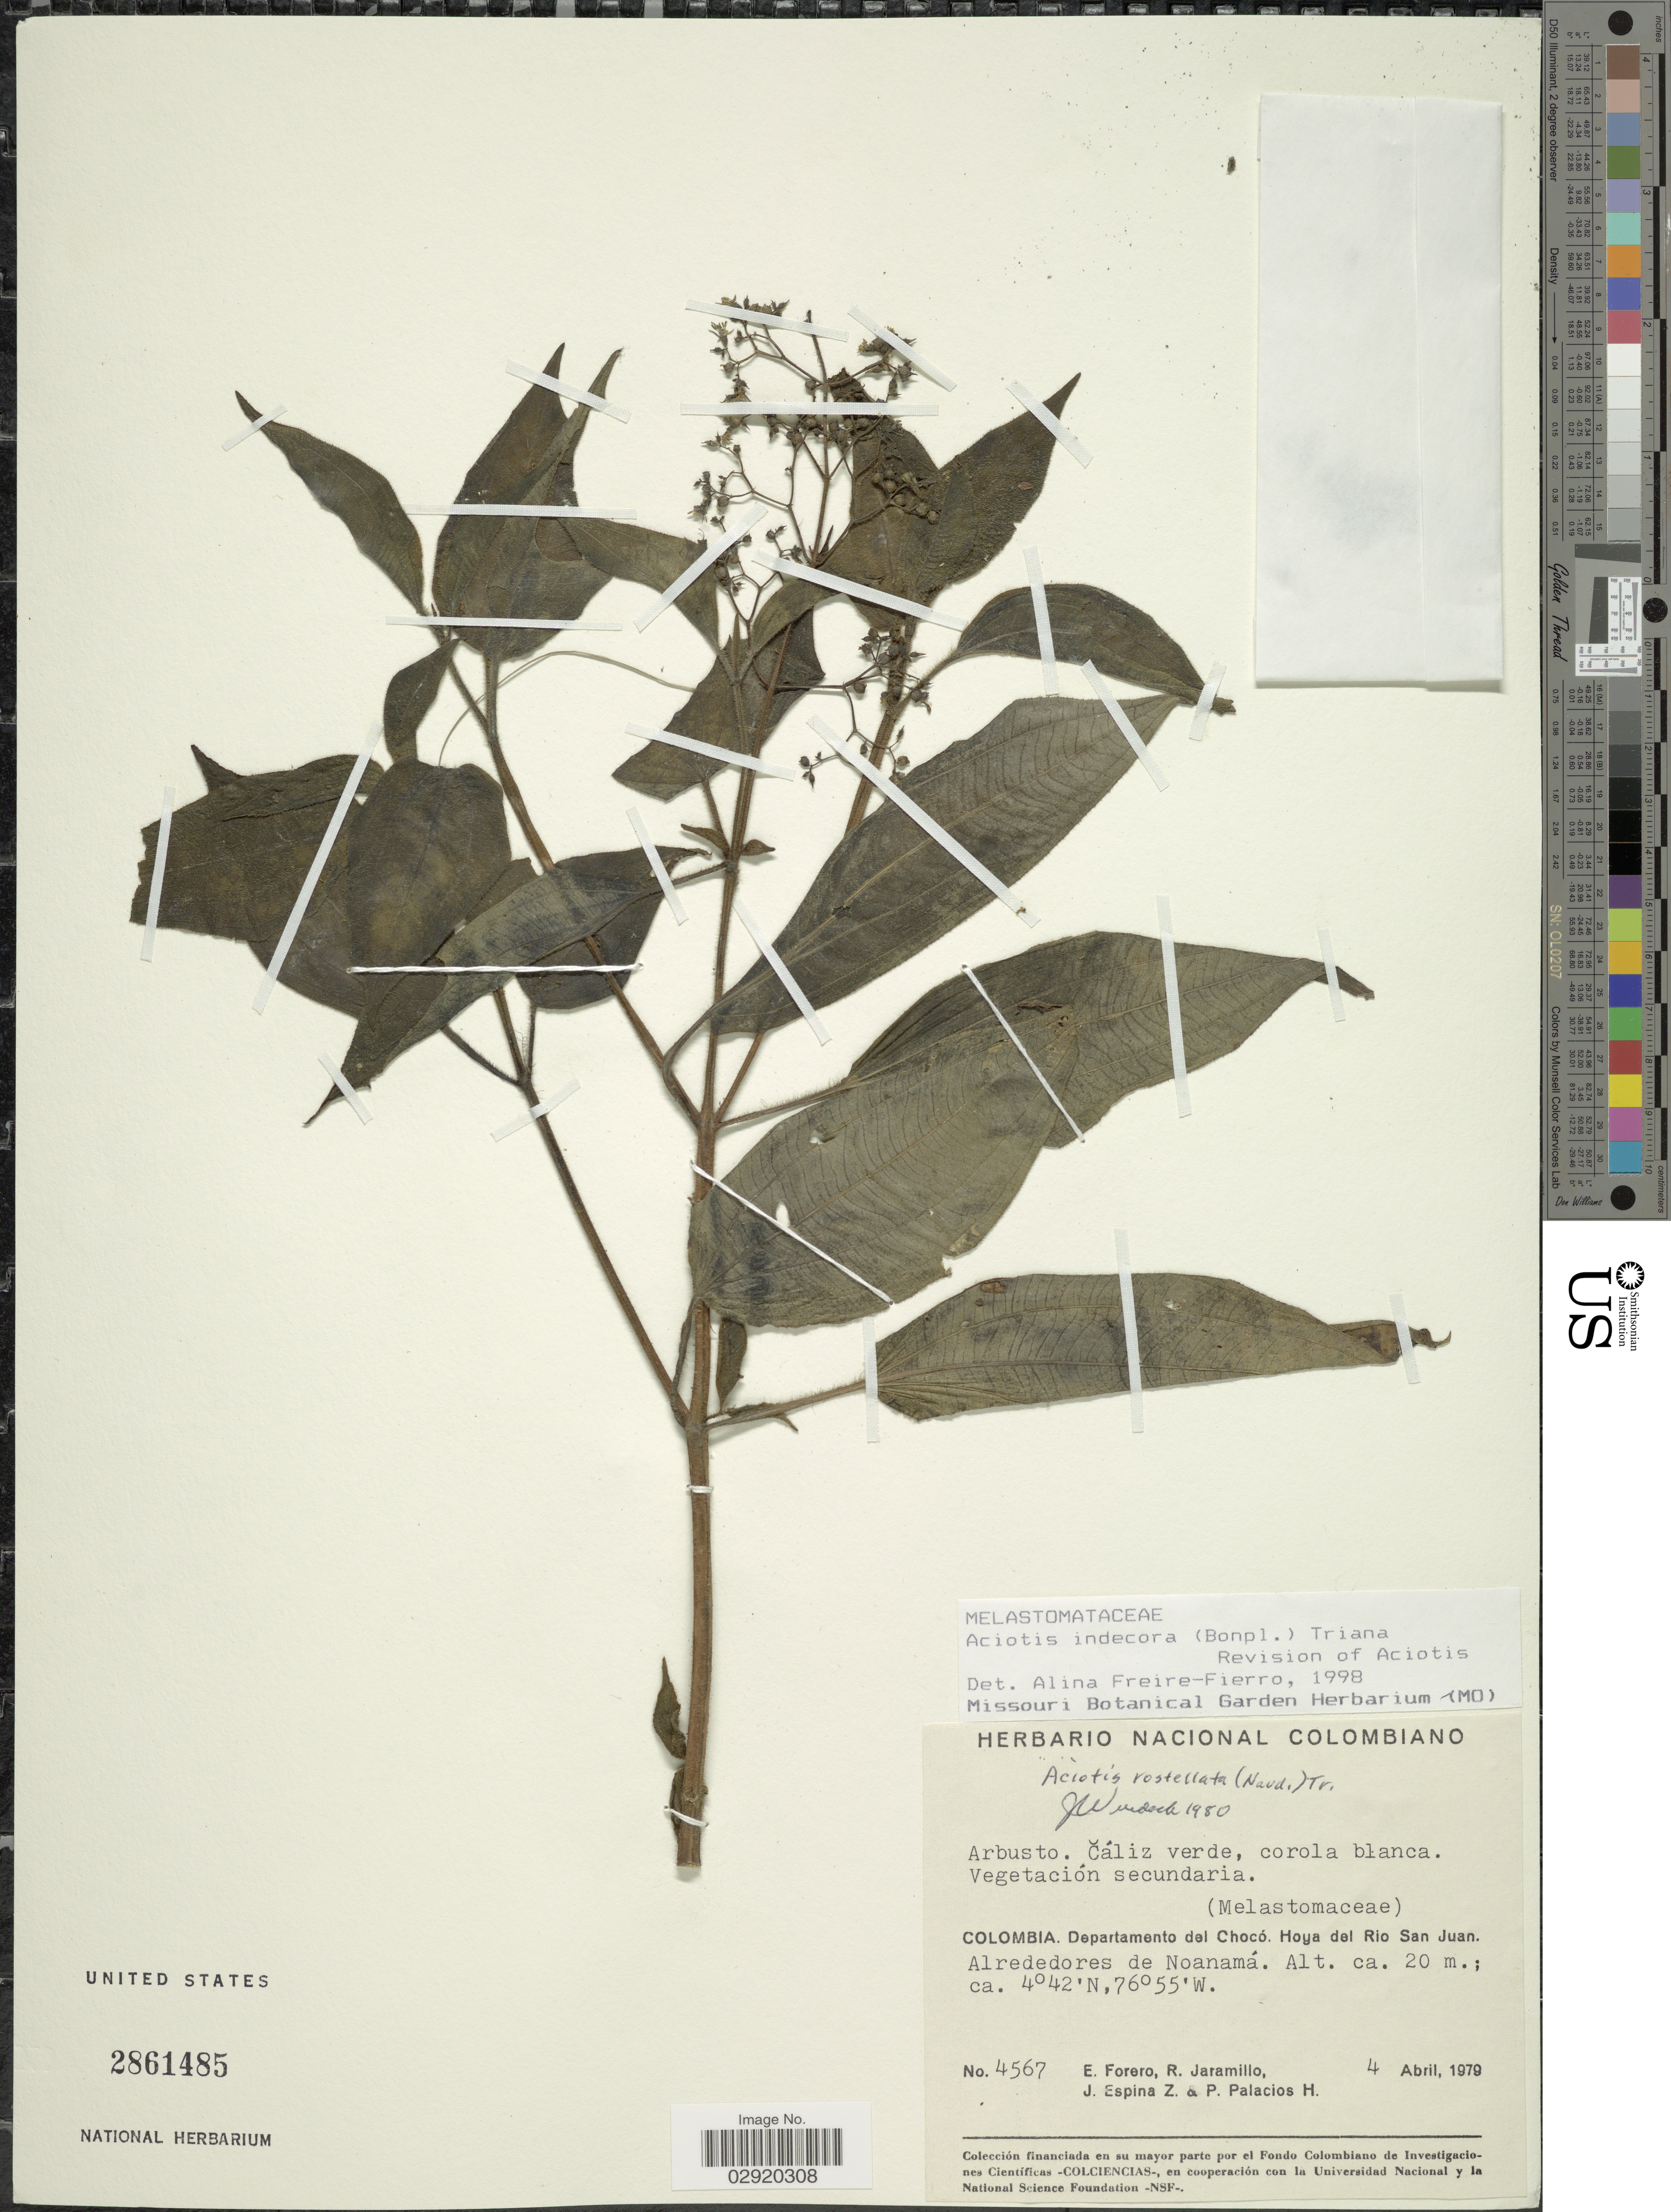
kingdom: Plantae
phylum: Tracheophyta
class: Magnoliopsida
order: Myrtales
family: Melastomataceae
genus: Aciotis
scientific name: Aciotis indecora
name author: (Bonpl.) Triana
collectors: E. Forero, R. Jaramillo, J. Espina Z. & P. Palacios H.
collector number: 4567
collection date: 1979-04-04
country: Colombia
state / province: Chocó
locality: Departamento del Chocó. Hoya del Rio San Juan. Alrededores de Noanamá.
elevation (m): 20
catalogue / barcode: US 2861485